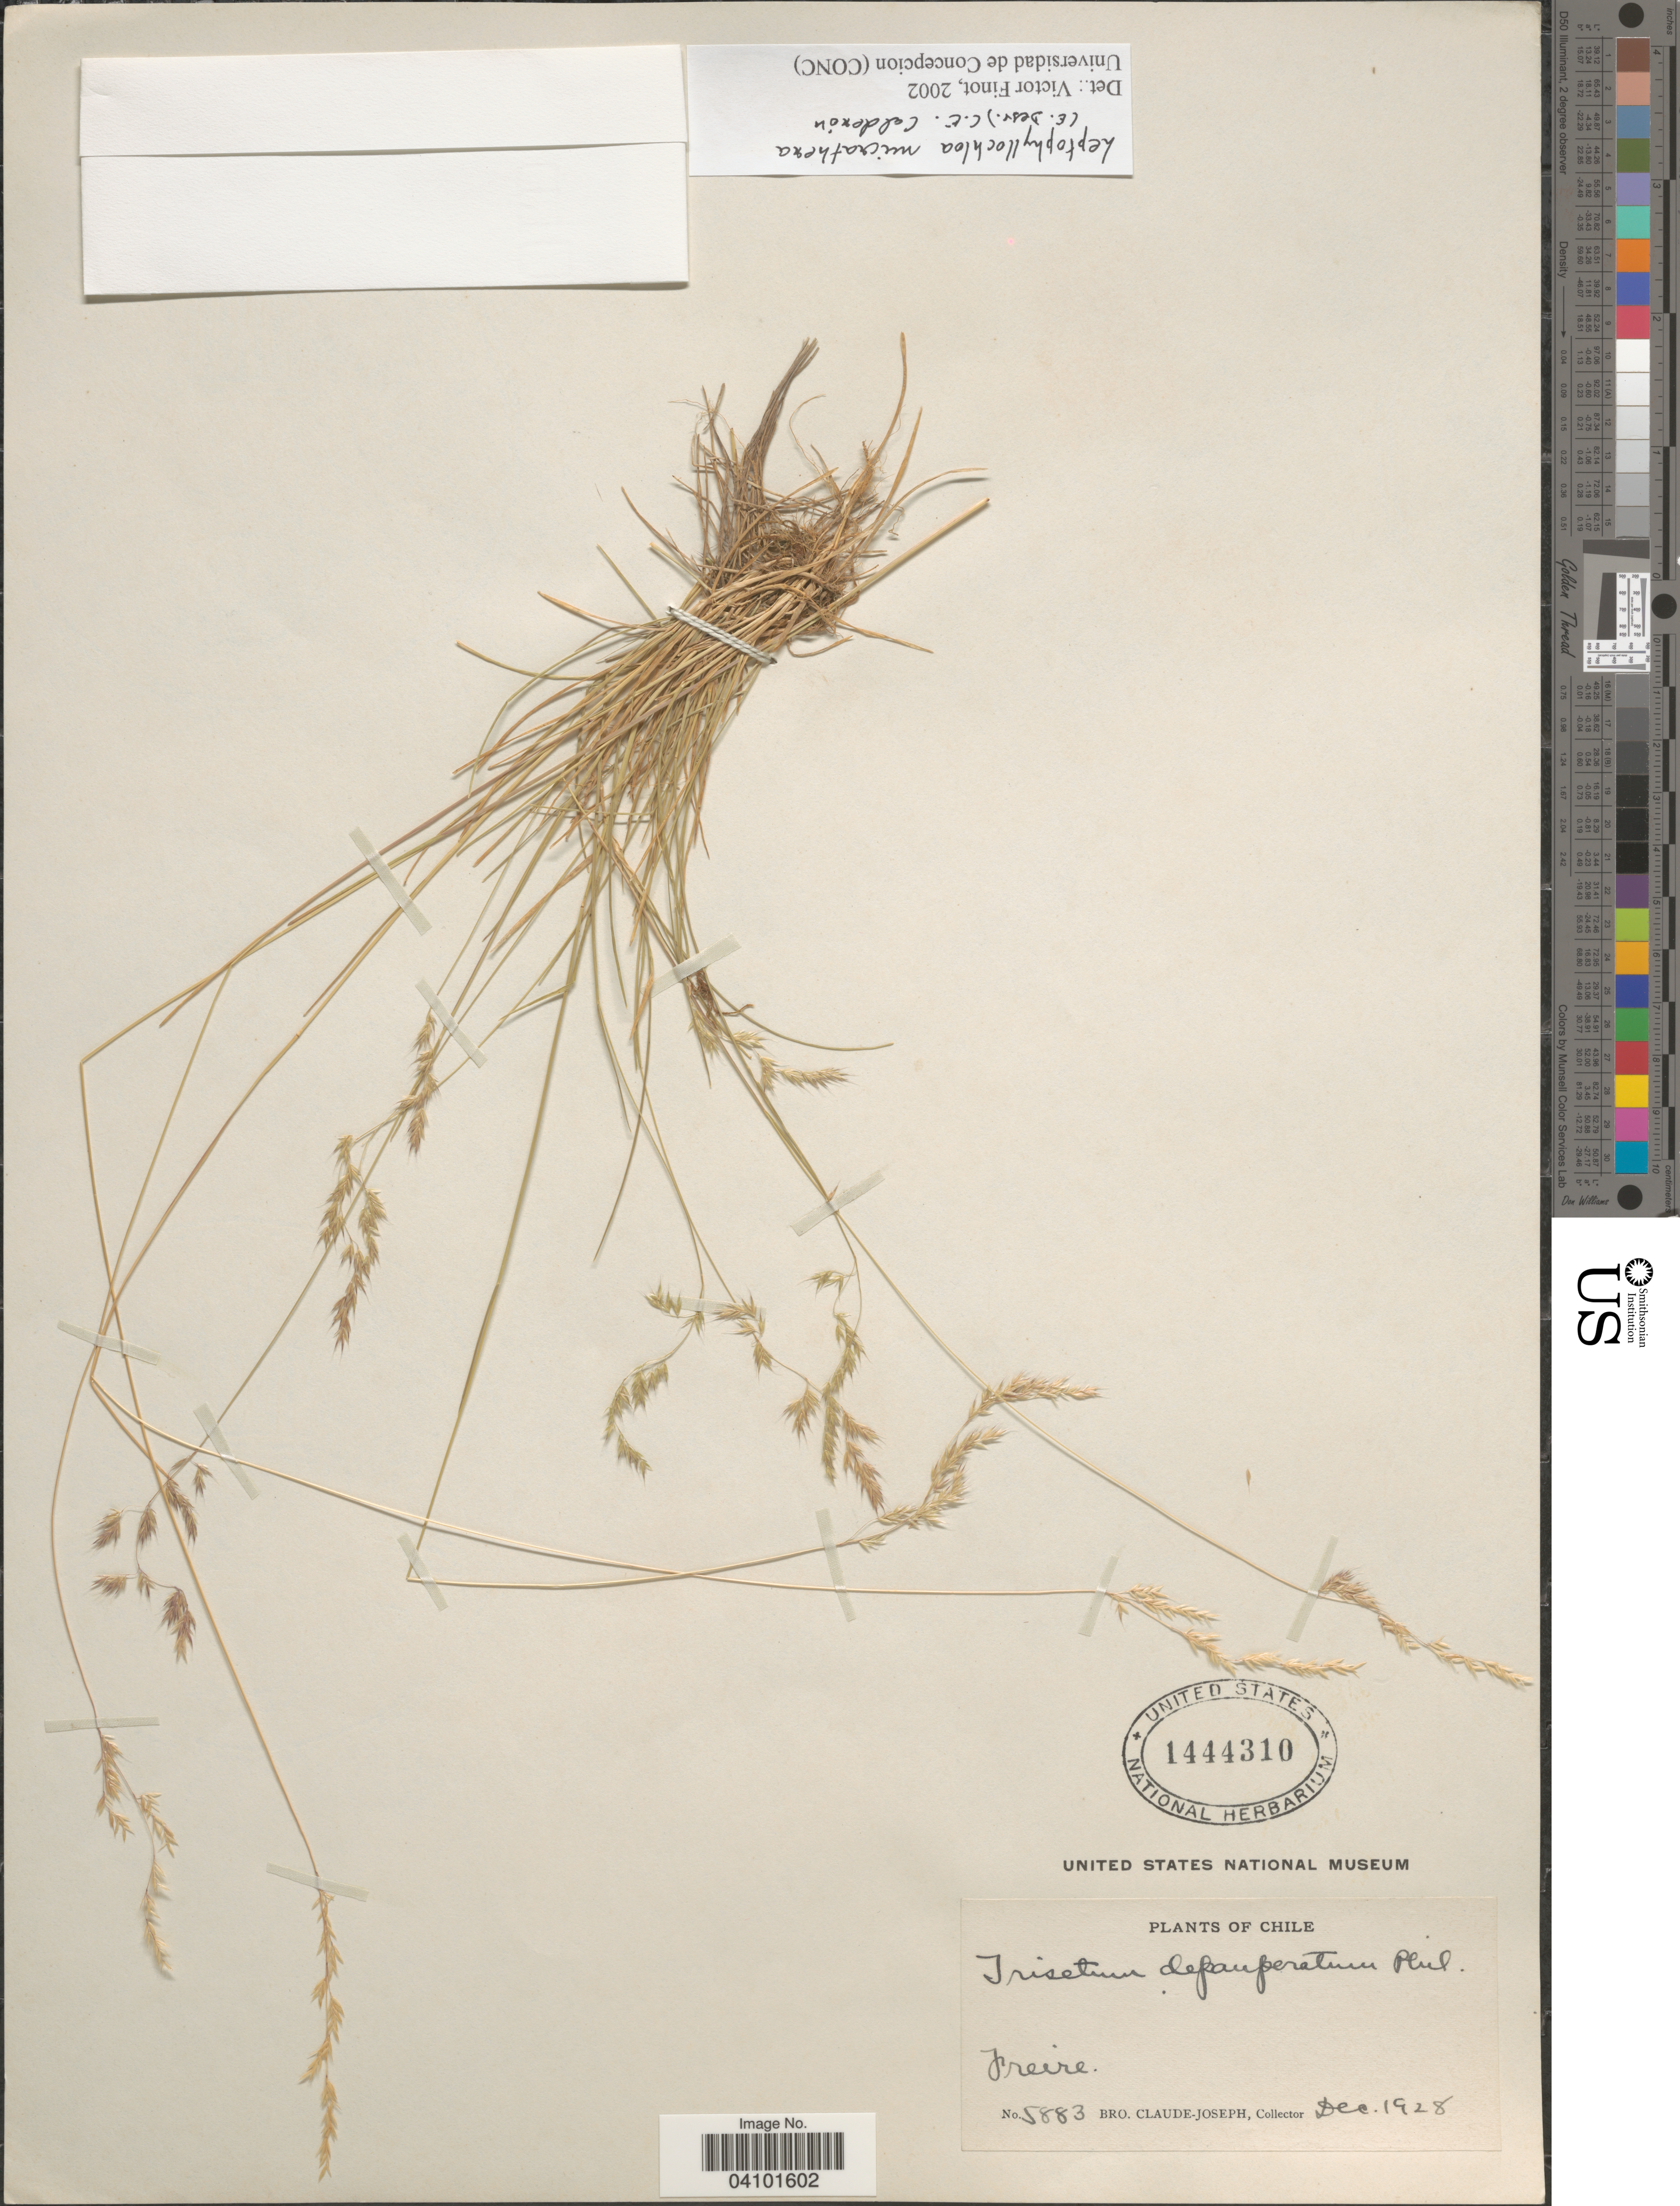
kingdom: Plantae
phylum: Tracheophyta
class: Liliopsida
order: Poales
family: Poaceae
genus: Cinnagrostis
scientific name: Cinnagrostis micrathera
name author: (É. Desv.) P.M. Peterson et al.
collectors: Bro. Claude-Joseph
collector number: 5883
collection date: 1928-12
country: Chile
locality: Freire.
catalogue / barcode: US 1444310